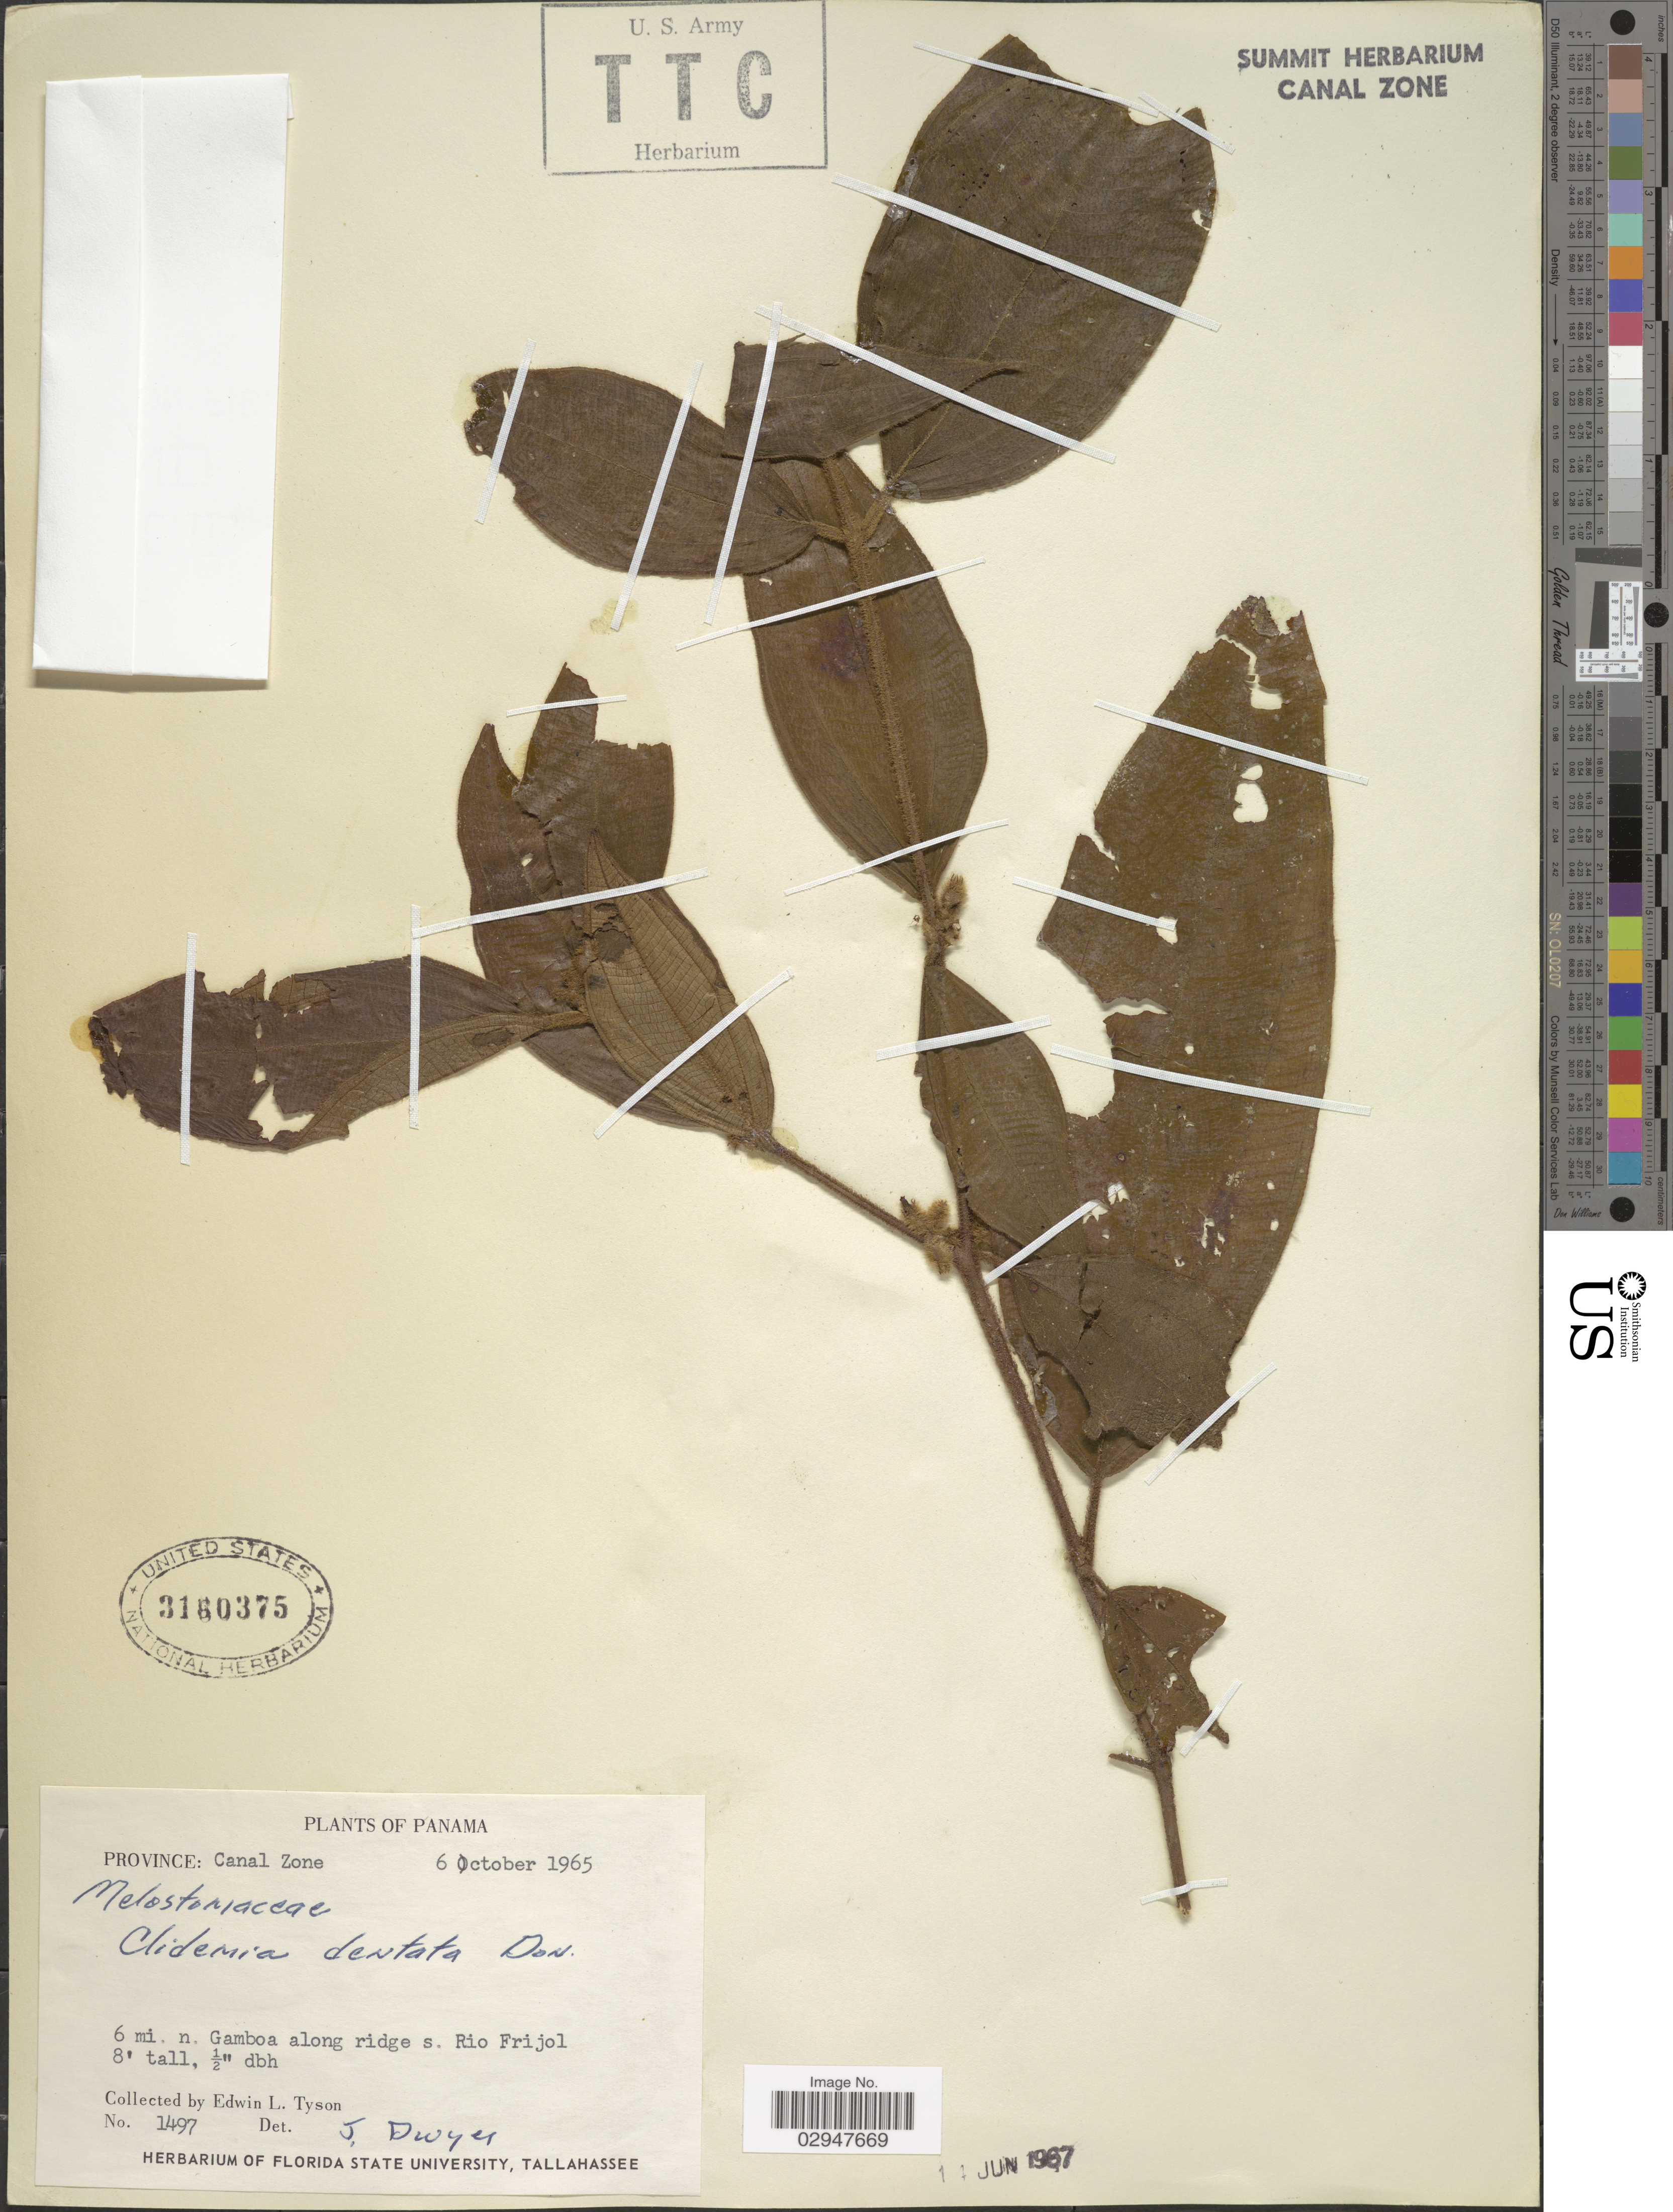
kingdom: Plantae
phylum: Tracheophyta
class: Magnoliopsida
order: Myrtales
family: Melastomataceae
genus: Clidemia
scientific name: Clidemia dentata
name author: D. Don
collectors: E. L. Tyson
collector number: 1497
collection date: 1965-10-06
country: Panama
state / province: Colón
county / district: Canal Zone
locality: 6 mi. n. Gamboa along ridge s. Rio Frijol. Province: Canal Zone.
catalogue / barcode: US 3160375